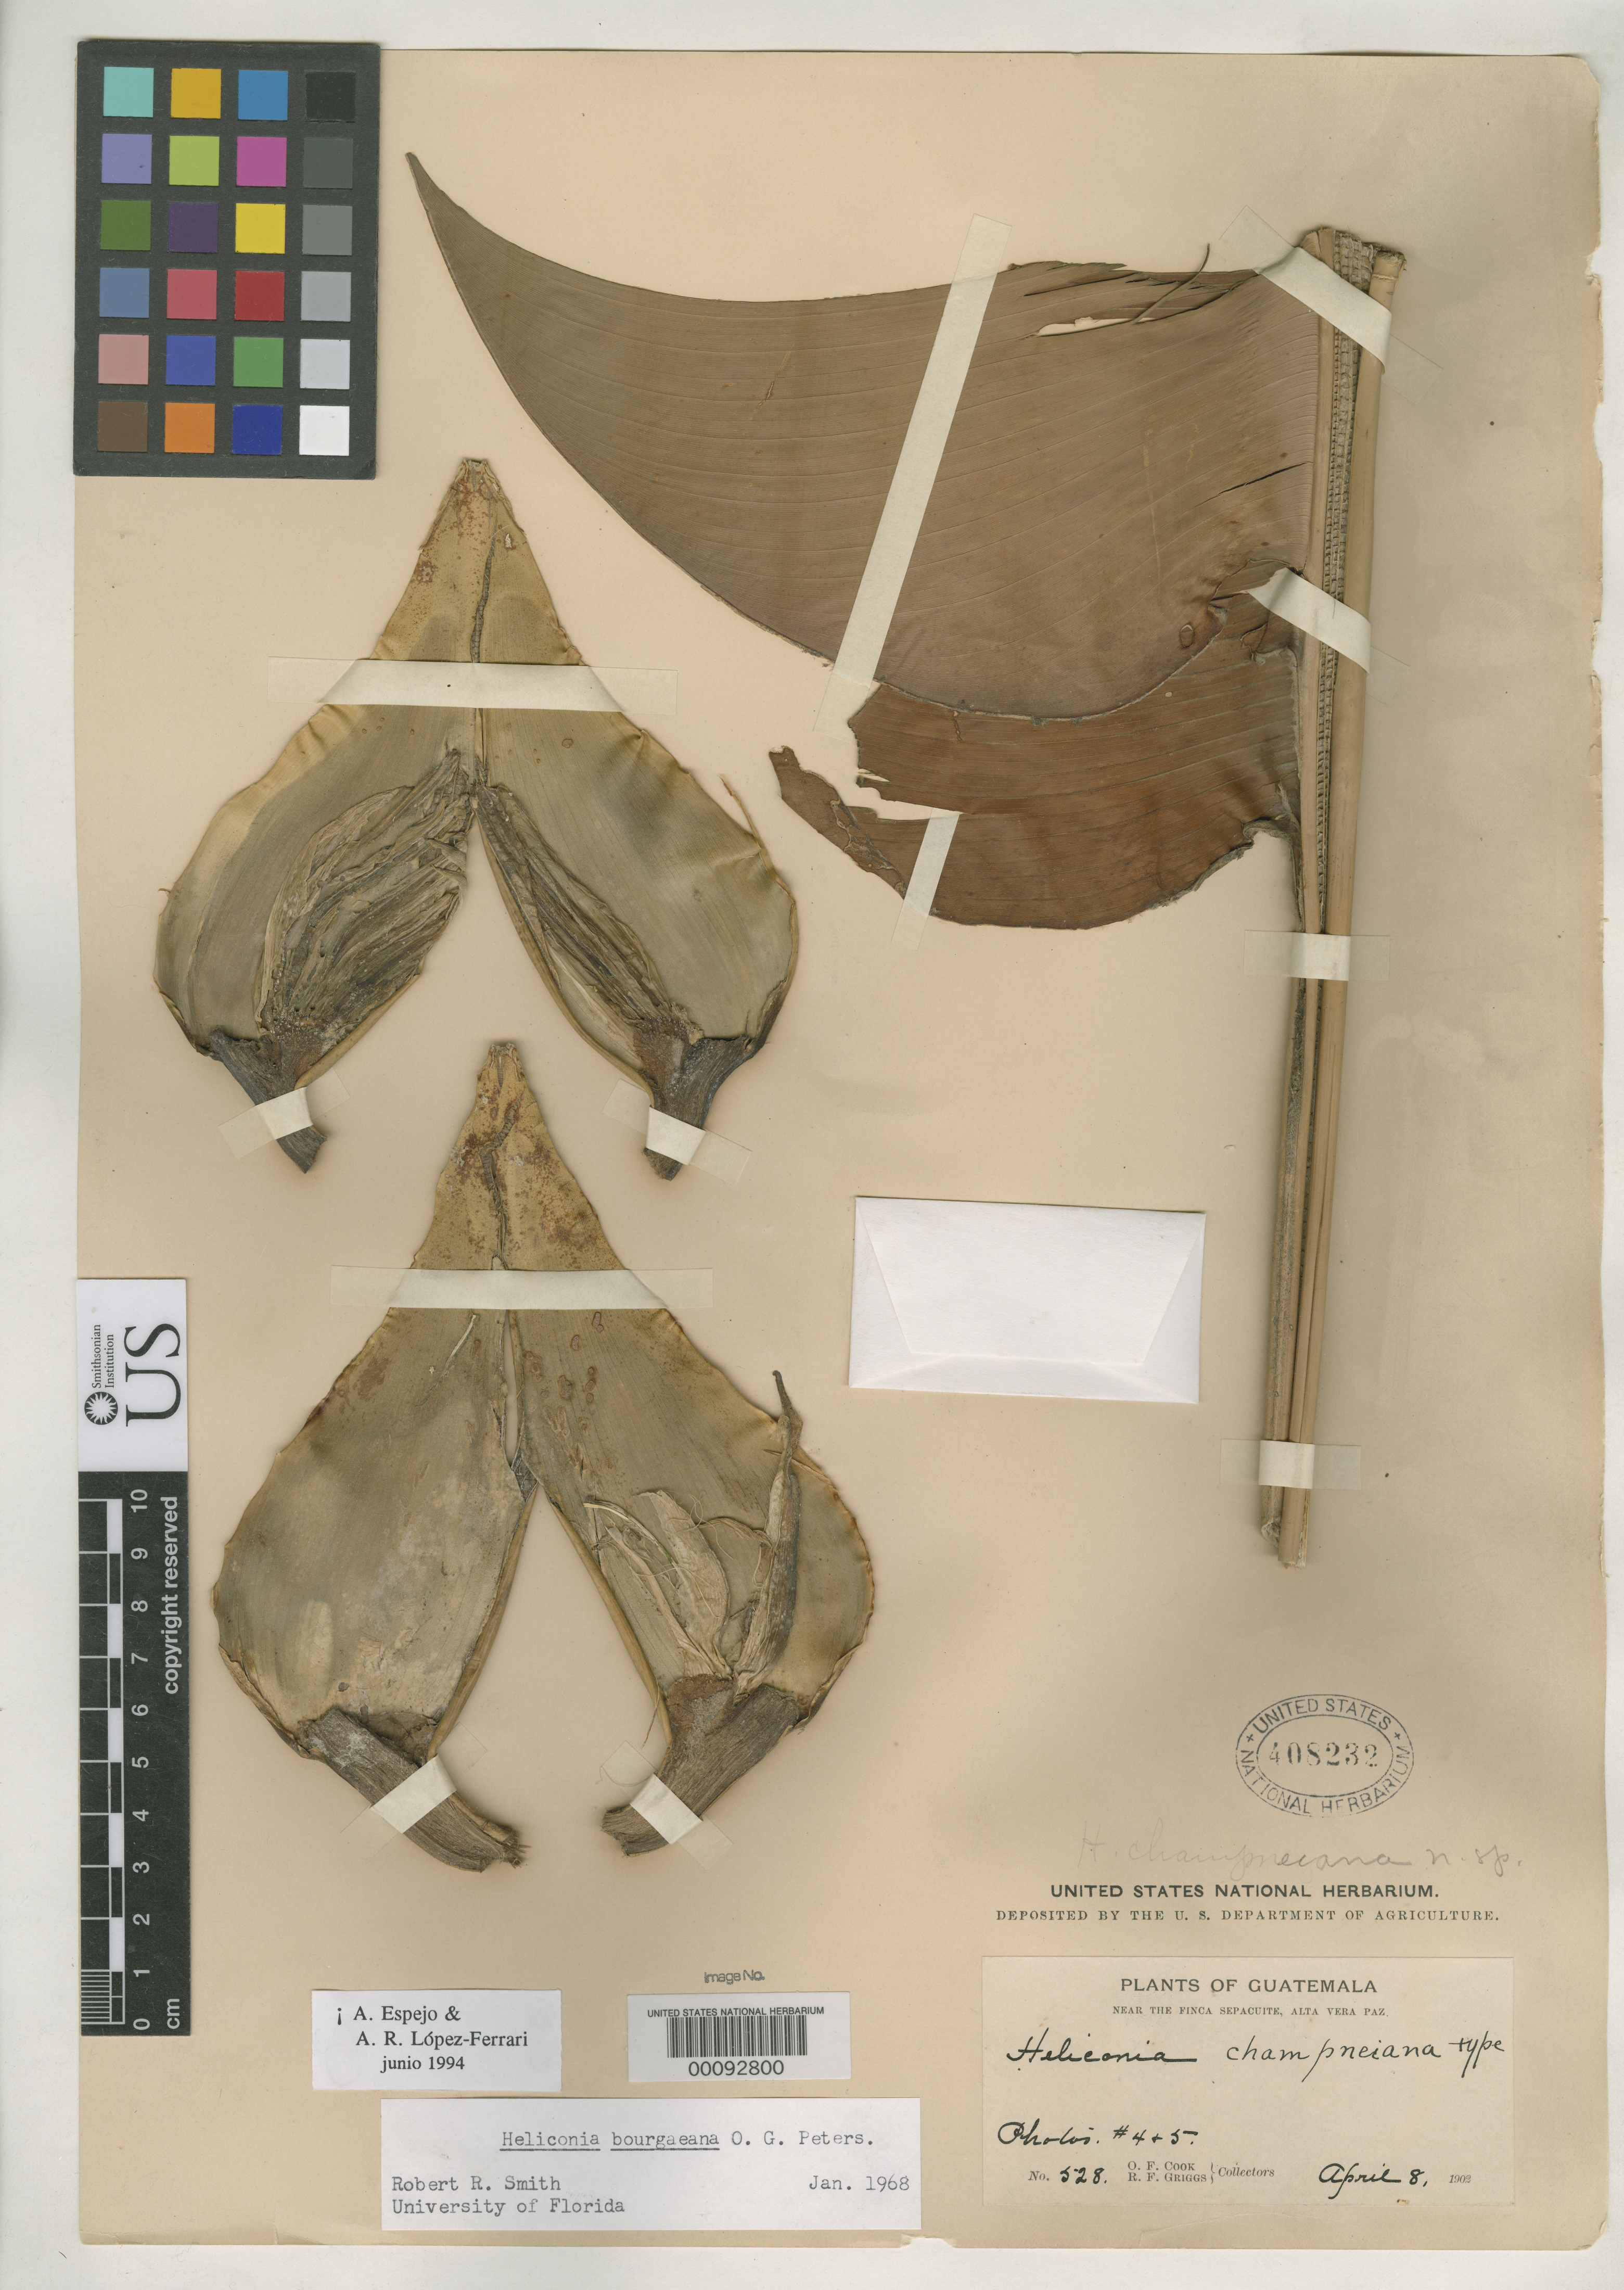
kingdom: Plantae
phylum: Tracheophyta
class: Liliopsida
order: Zingiberales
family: Heliconiaceae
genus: Heliconia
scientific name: Heliconia champneiana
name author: R.F. Griggs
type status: Type Collection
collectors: O. F. Cook & R. F. Griggs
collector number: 528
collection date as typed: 08 Apr 1902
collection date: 1902-04-08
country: Guatemala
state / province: Alta Verapaz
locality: East of Cahaban, Oxec River Valley.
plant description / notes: Types in this publicaction apparently deposited in U.S. National Herbarium. This sheet is 1 of 8 annotated as "type" (USNH 408231-408238), ambiguously a holotype mounted on multiple sheets, otherwise to be considered syntypes.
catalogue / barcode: US 408232